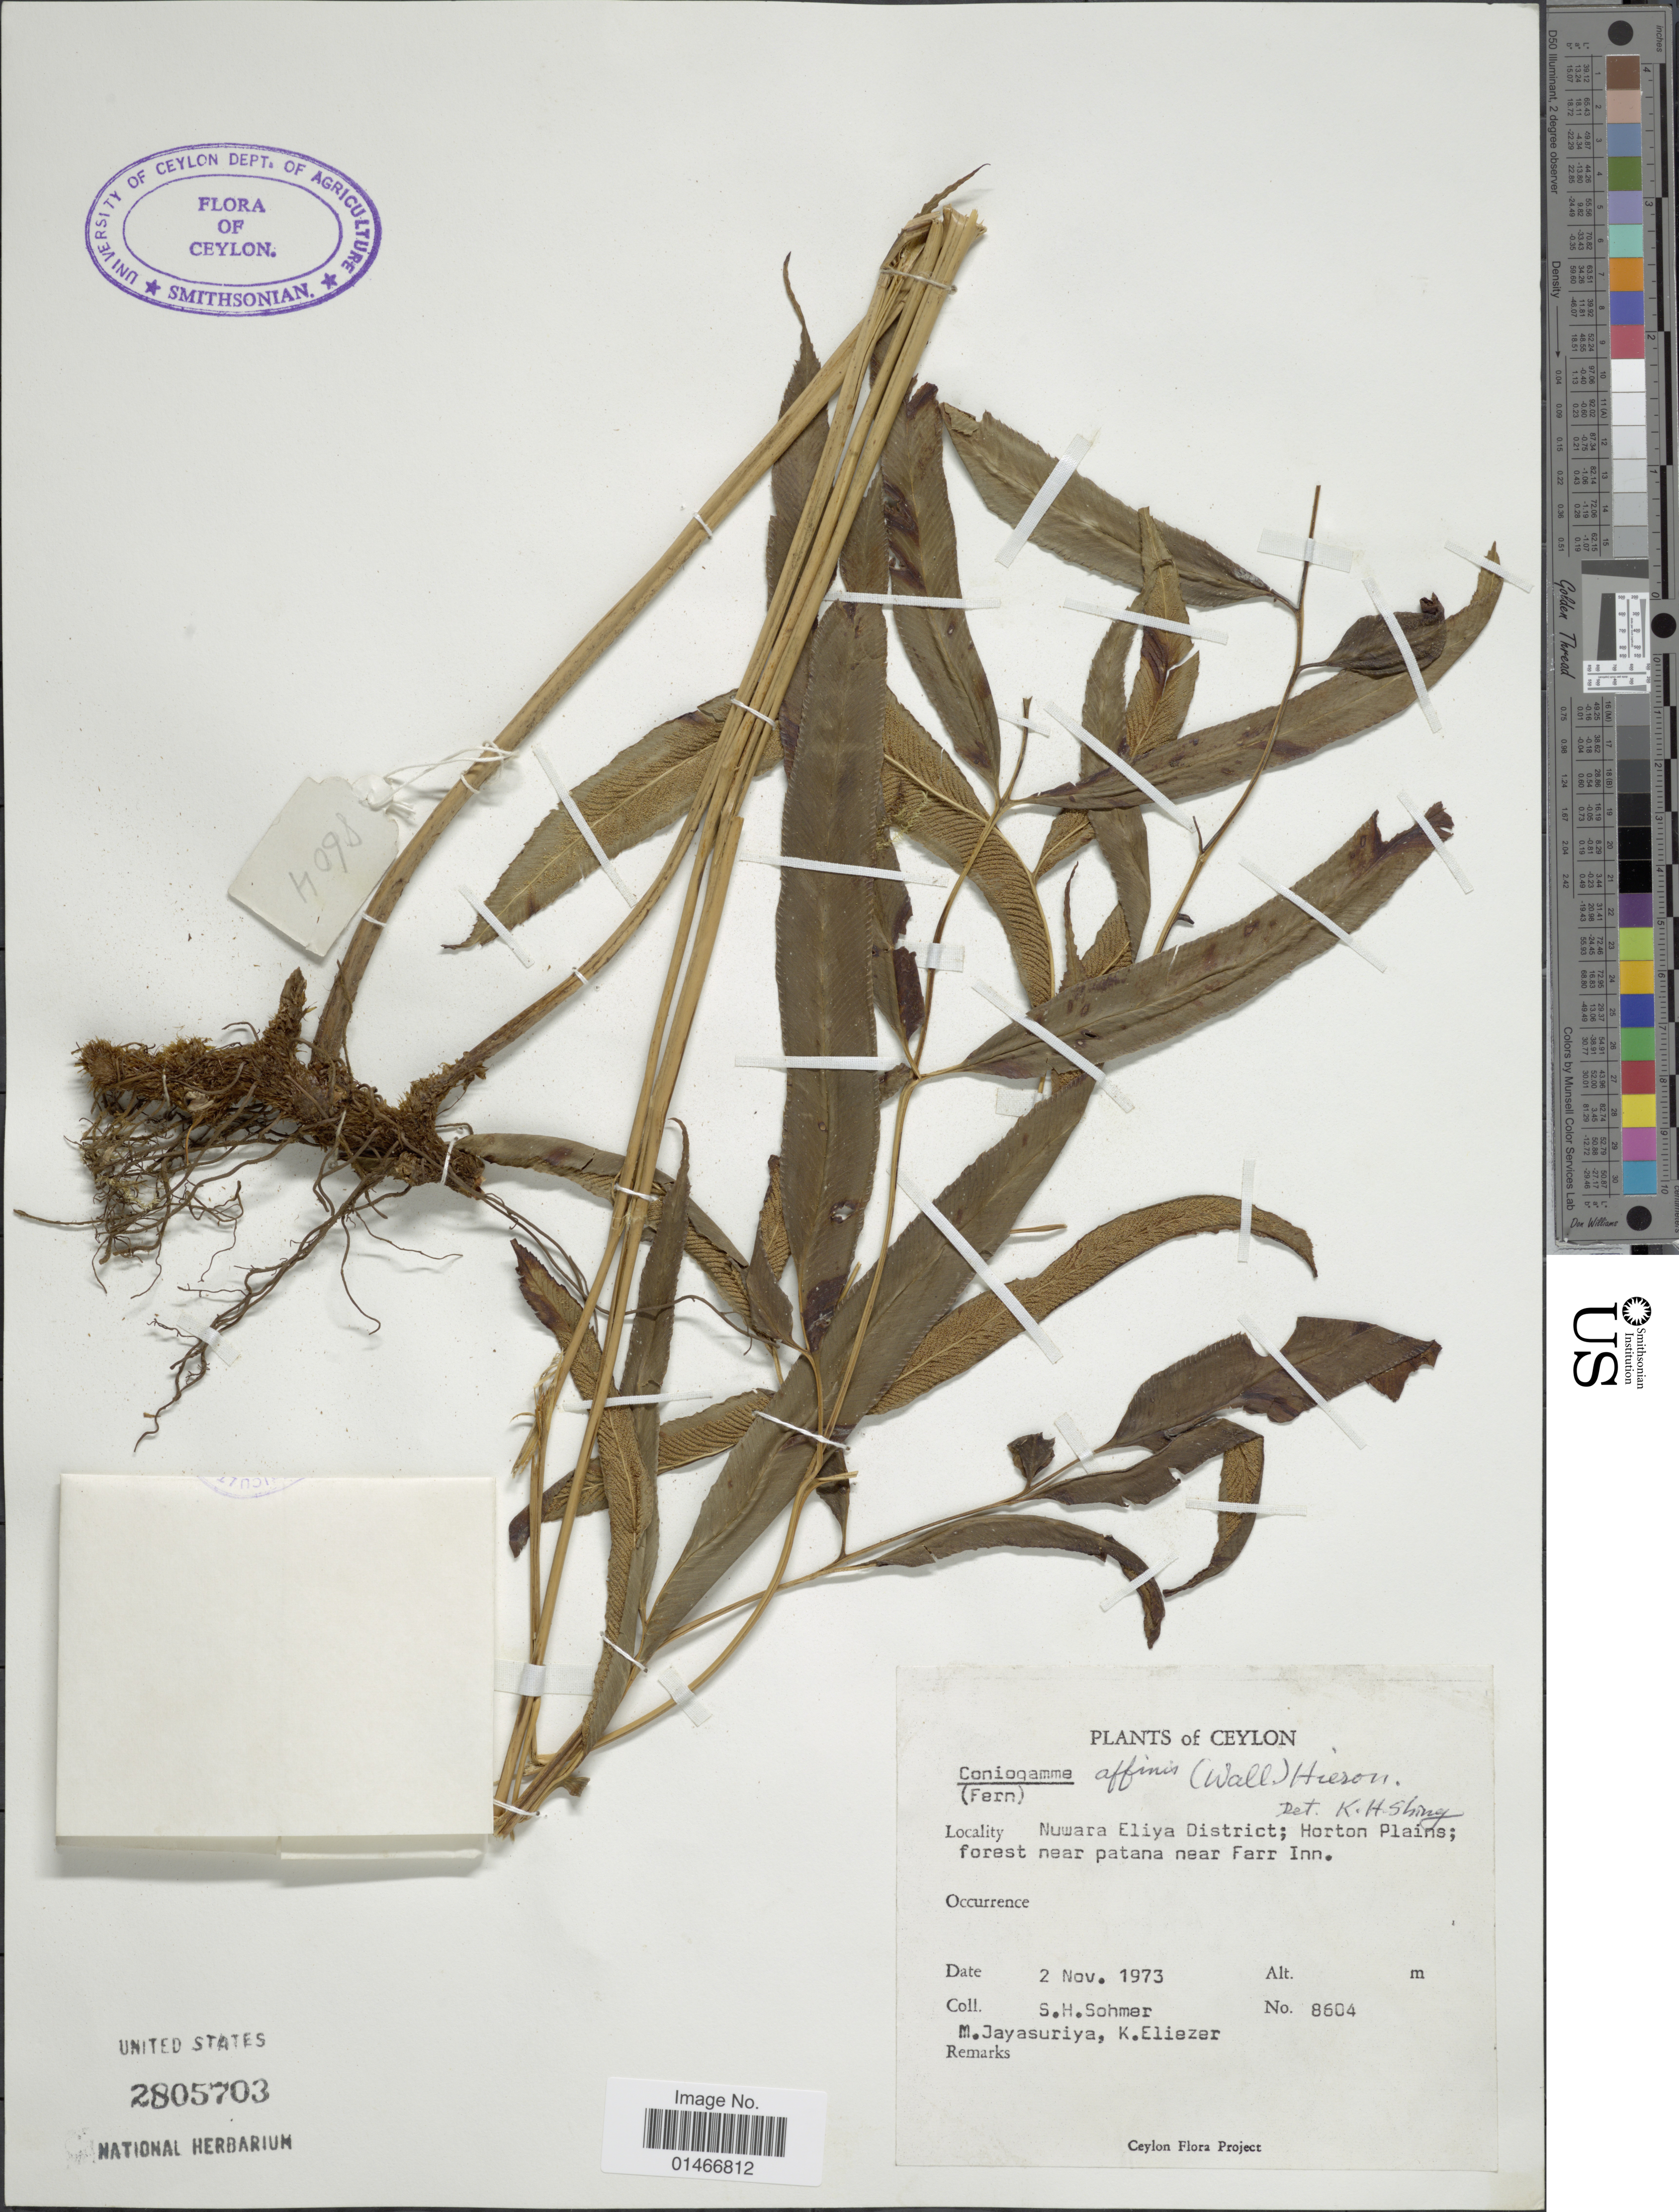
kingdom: Plantae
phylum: Tracheophyta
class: Polypodiopsida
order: Polypodiales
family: Pteridaceae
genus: Coniogramme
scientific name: Coniogramme affinis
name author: Hieron.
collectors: S. H. Sohmer, M. Jayasuriya & K. Eliezer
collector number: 8604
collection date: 1973-11-02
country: Sri Lanka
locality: Ceylon. Nuwara Eliya District; Horton Plains; forest near patana near Farr Inn.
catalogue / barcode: US 2805703